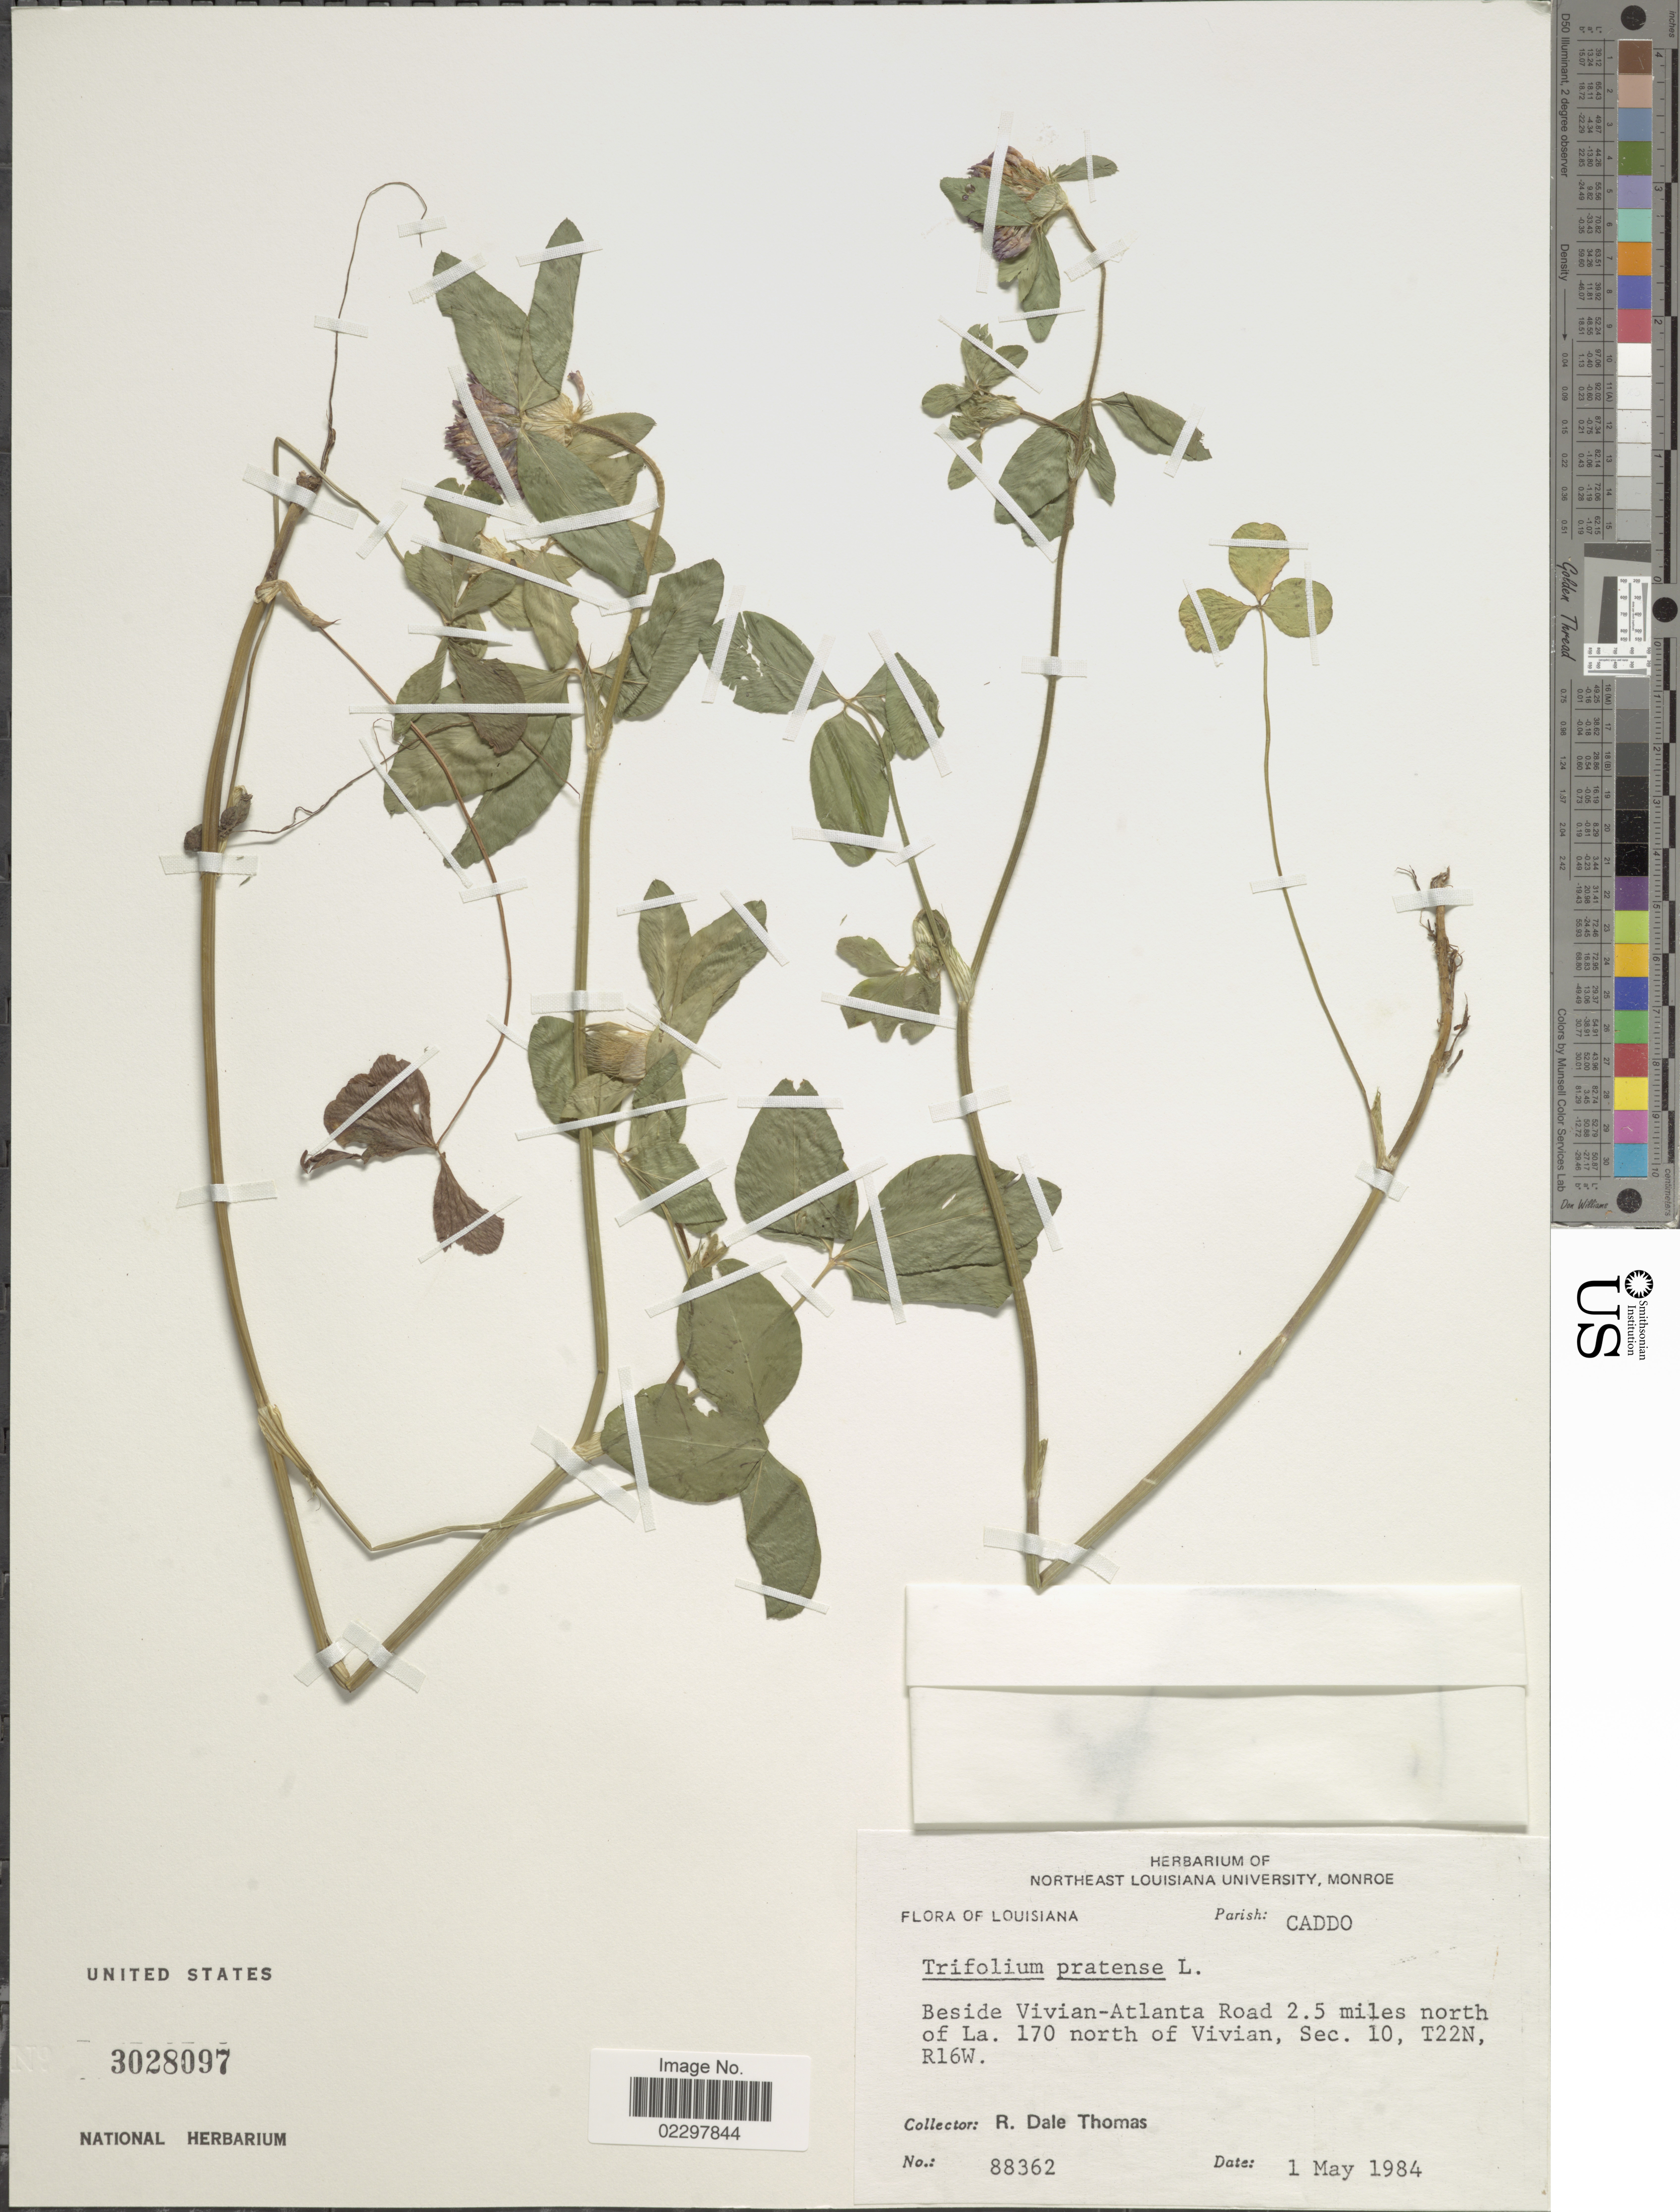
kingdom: Plantae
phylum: Tracheophyta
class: Magnoliopsida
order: Fabales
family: Fabaceae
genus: Trifolium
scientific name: Trifolium pratense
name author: L.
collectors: R. Thomas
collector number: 88362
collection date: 1984-05-01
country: United States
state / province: Louisiana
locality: Parish: Caddo, beside Vivian-Atlanta Road 2.5 miles north of La.170 north of Vivian, Sec. 10, T22N, R16W.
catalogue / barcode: US 3028097